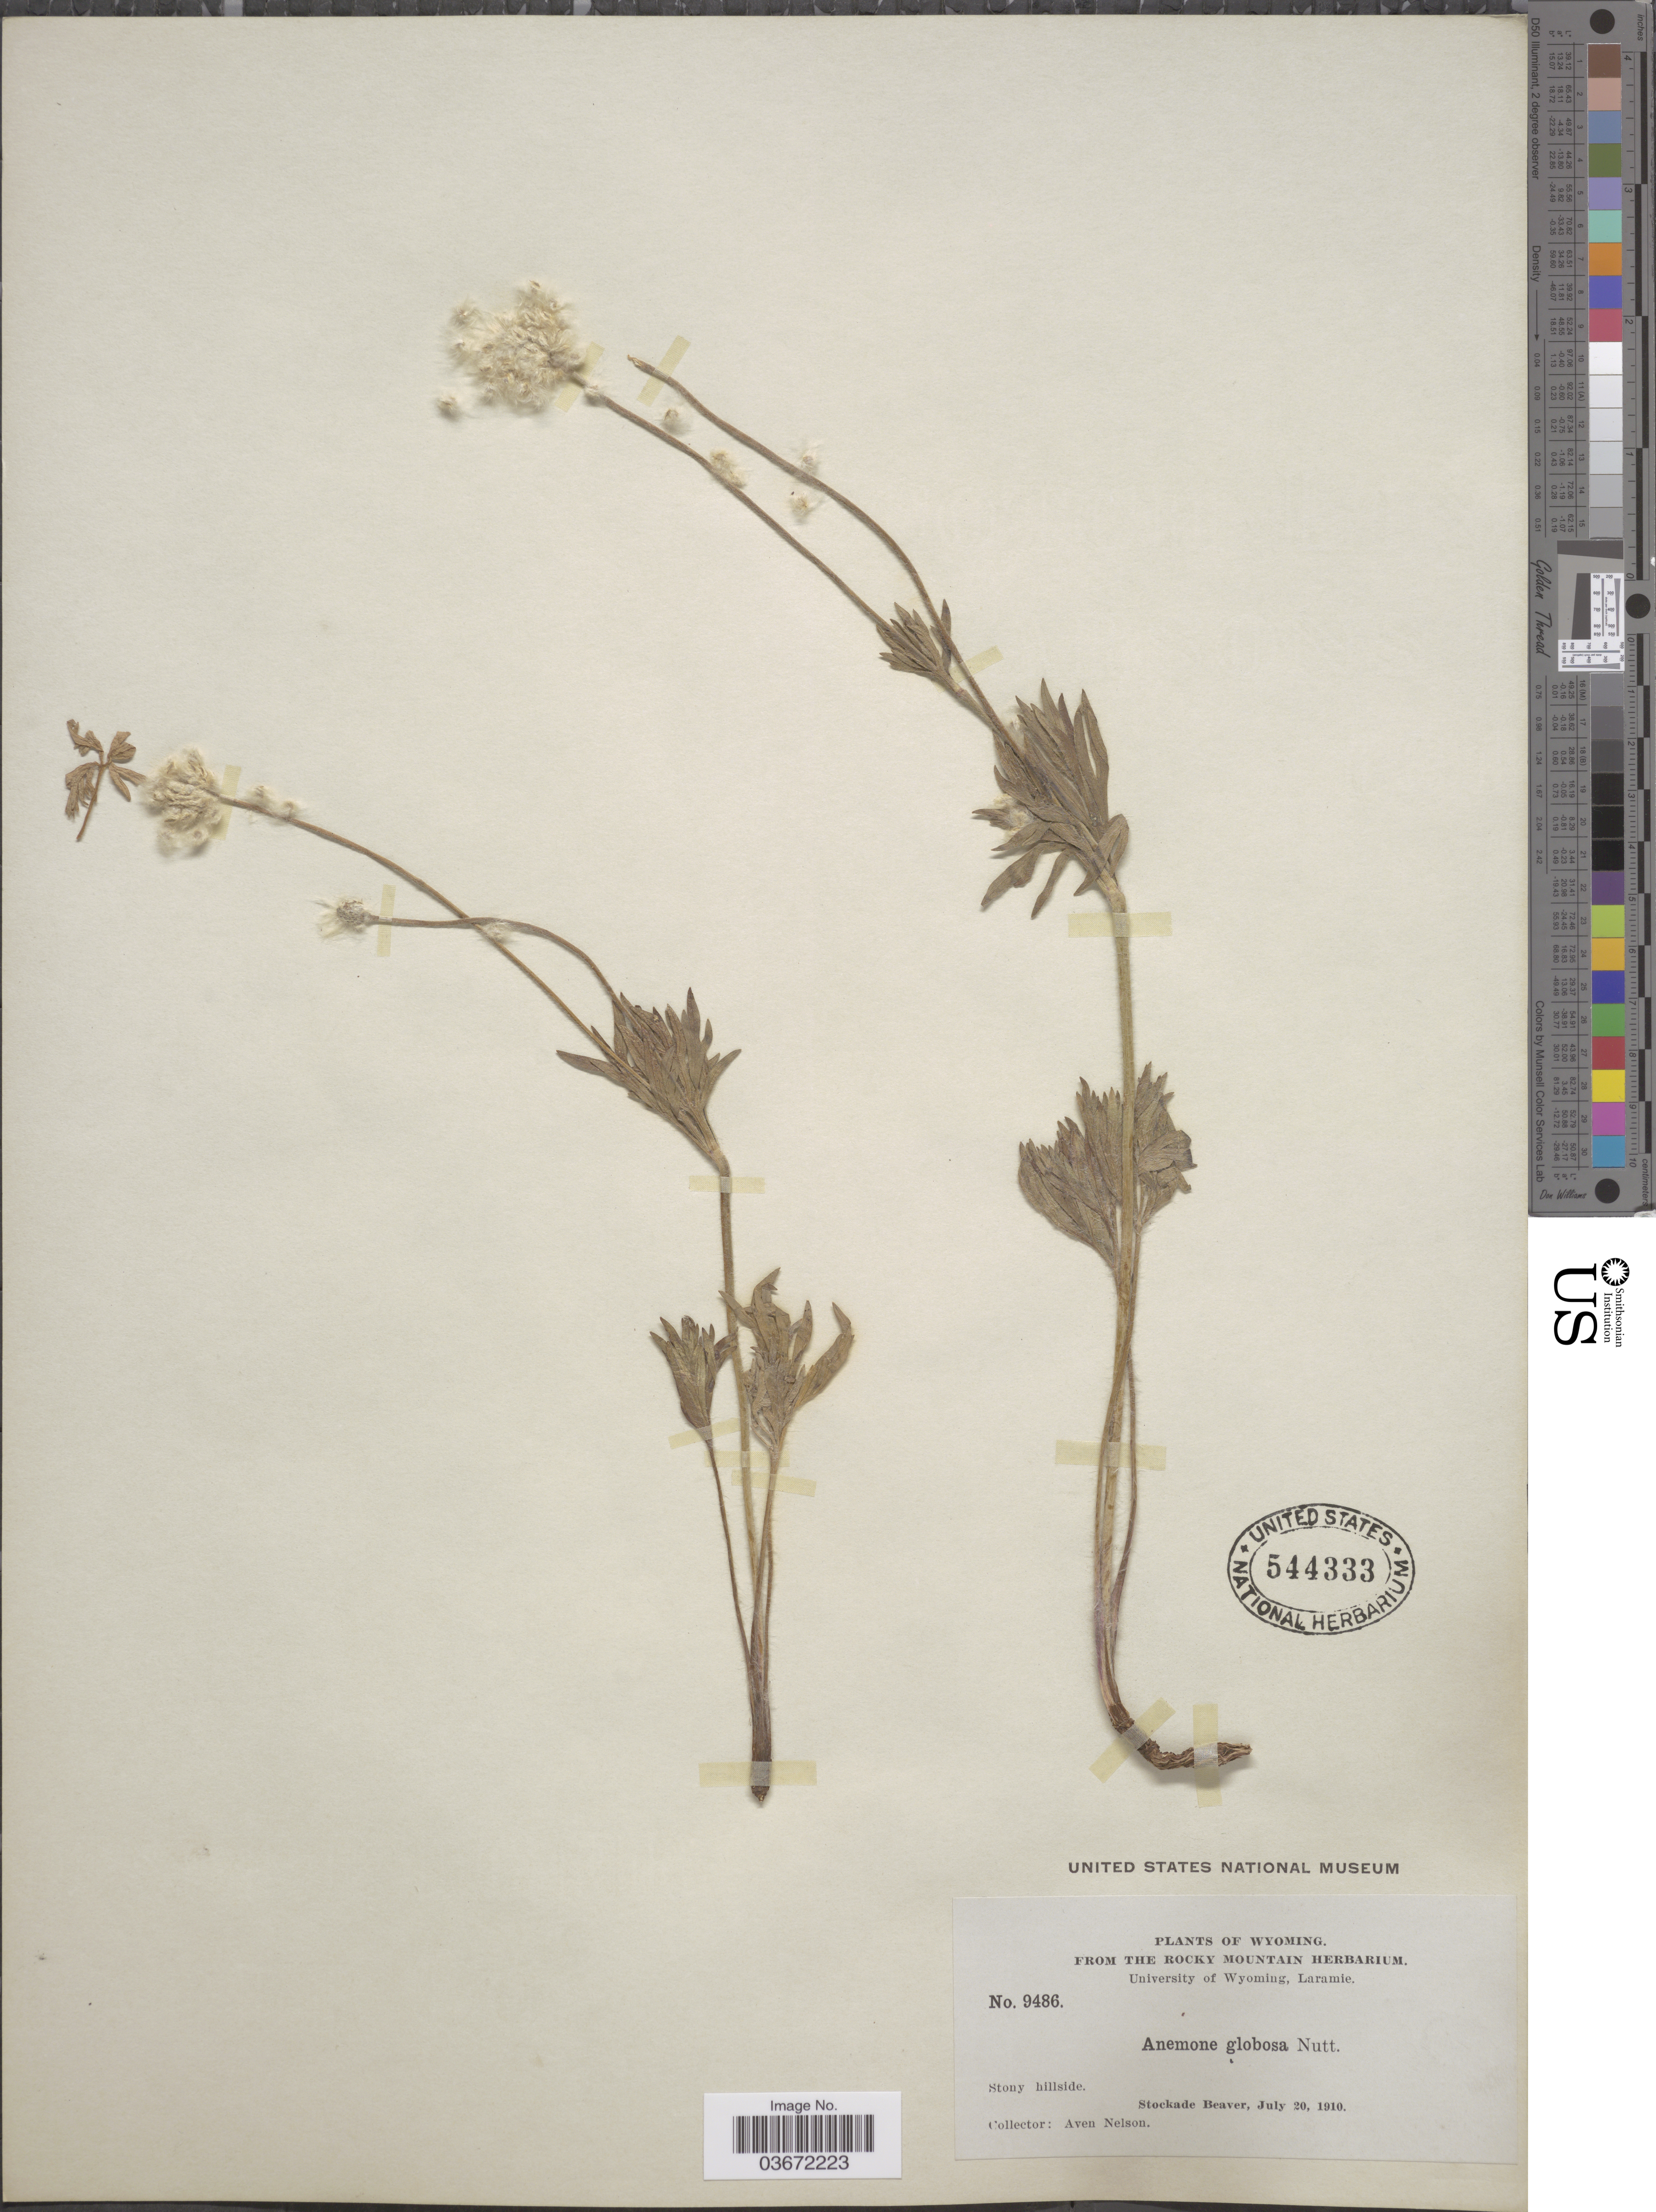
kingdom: Plantae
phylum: Tracheophyta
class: Magnoliopsida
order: Ranunculales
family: Ranunculaceae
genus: Anemone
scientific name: Anemone globosa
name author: (Torr. & A. Gray) Nutt. ex A. Heller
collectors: A. Nelson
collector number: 9486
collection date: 1910-07-20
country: United States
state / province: Wyoming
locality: Stockade Beaver.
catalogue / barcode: US 544333